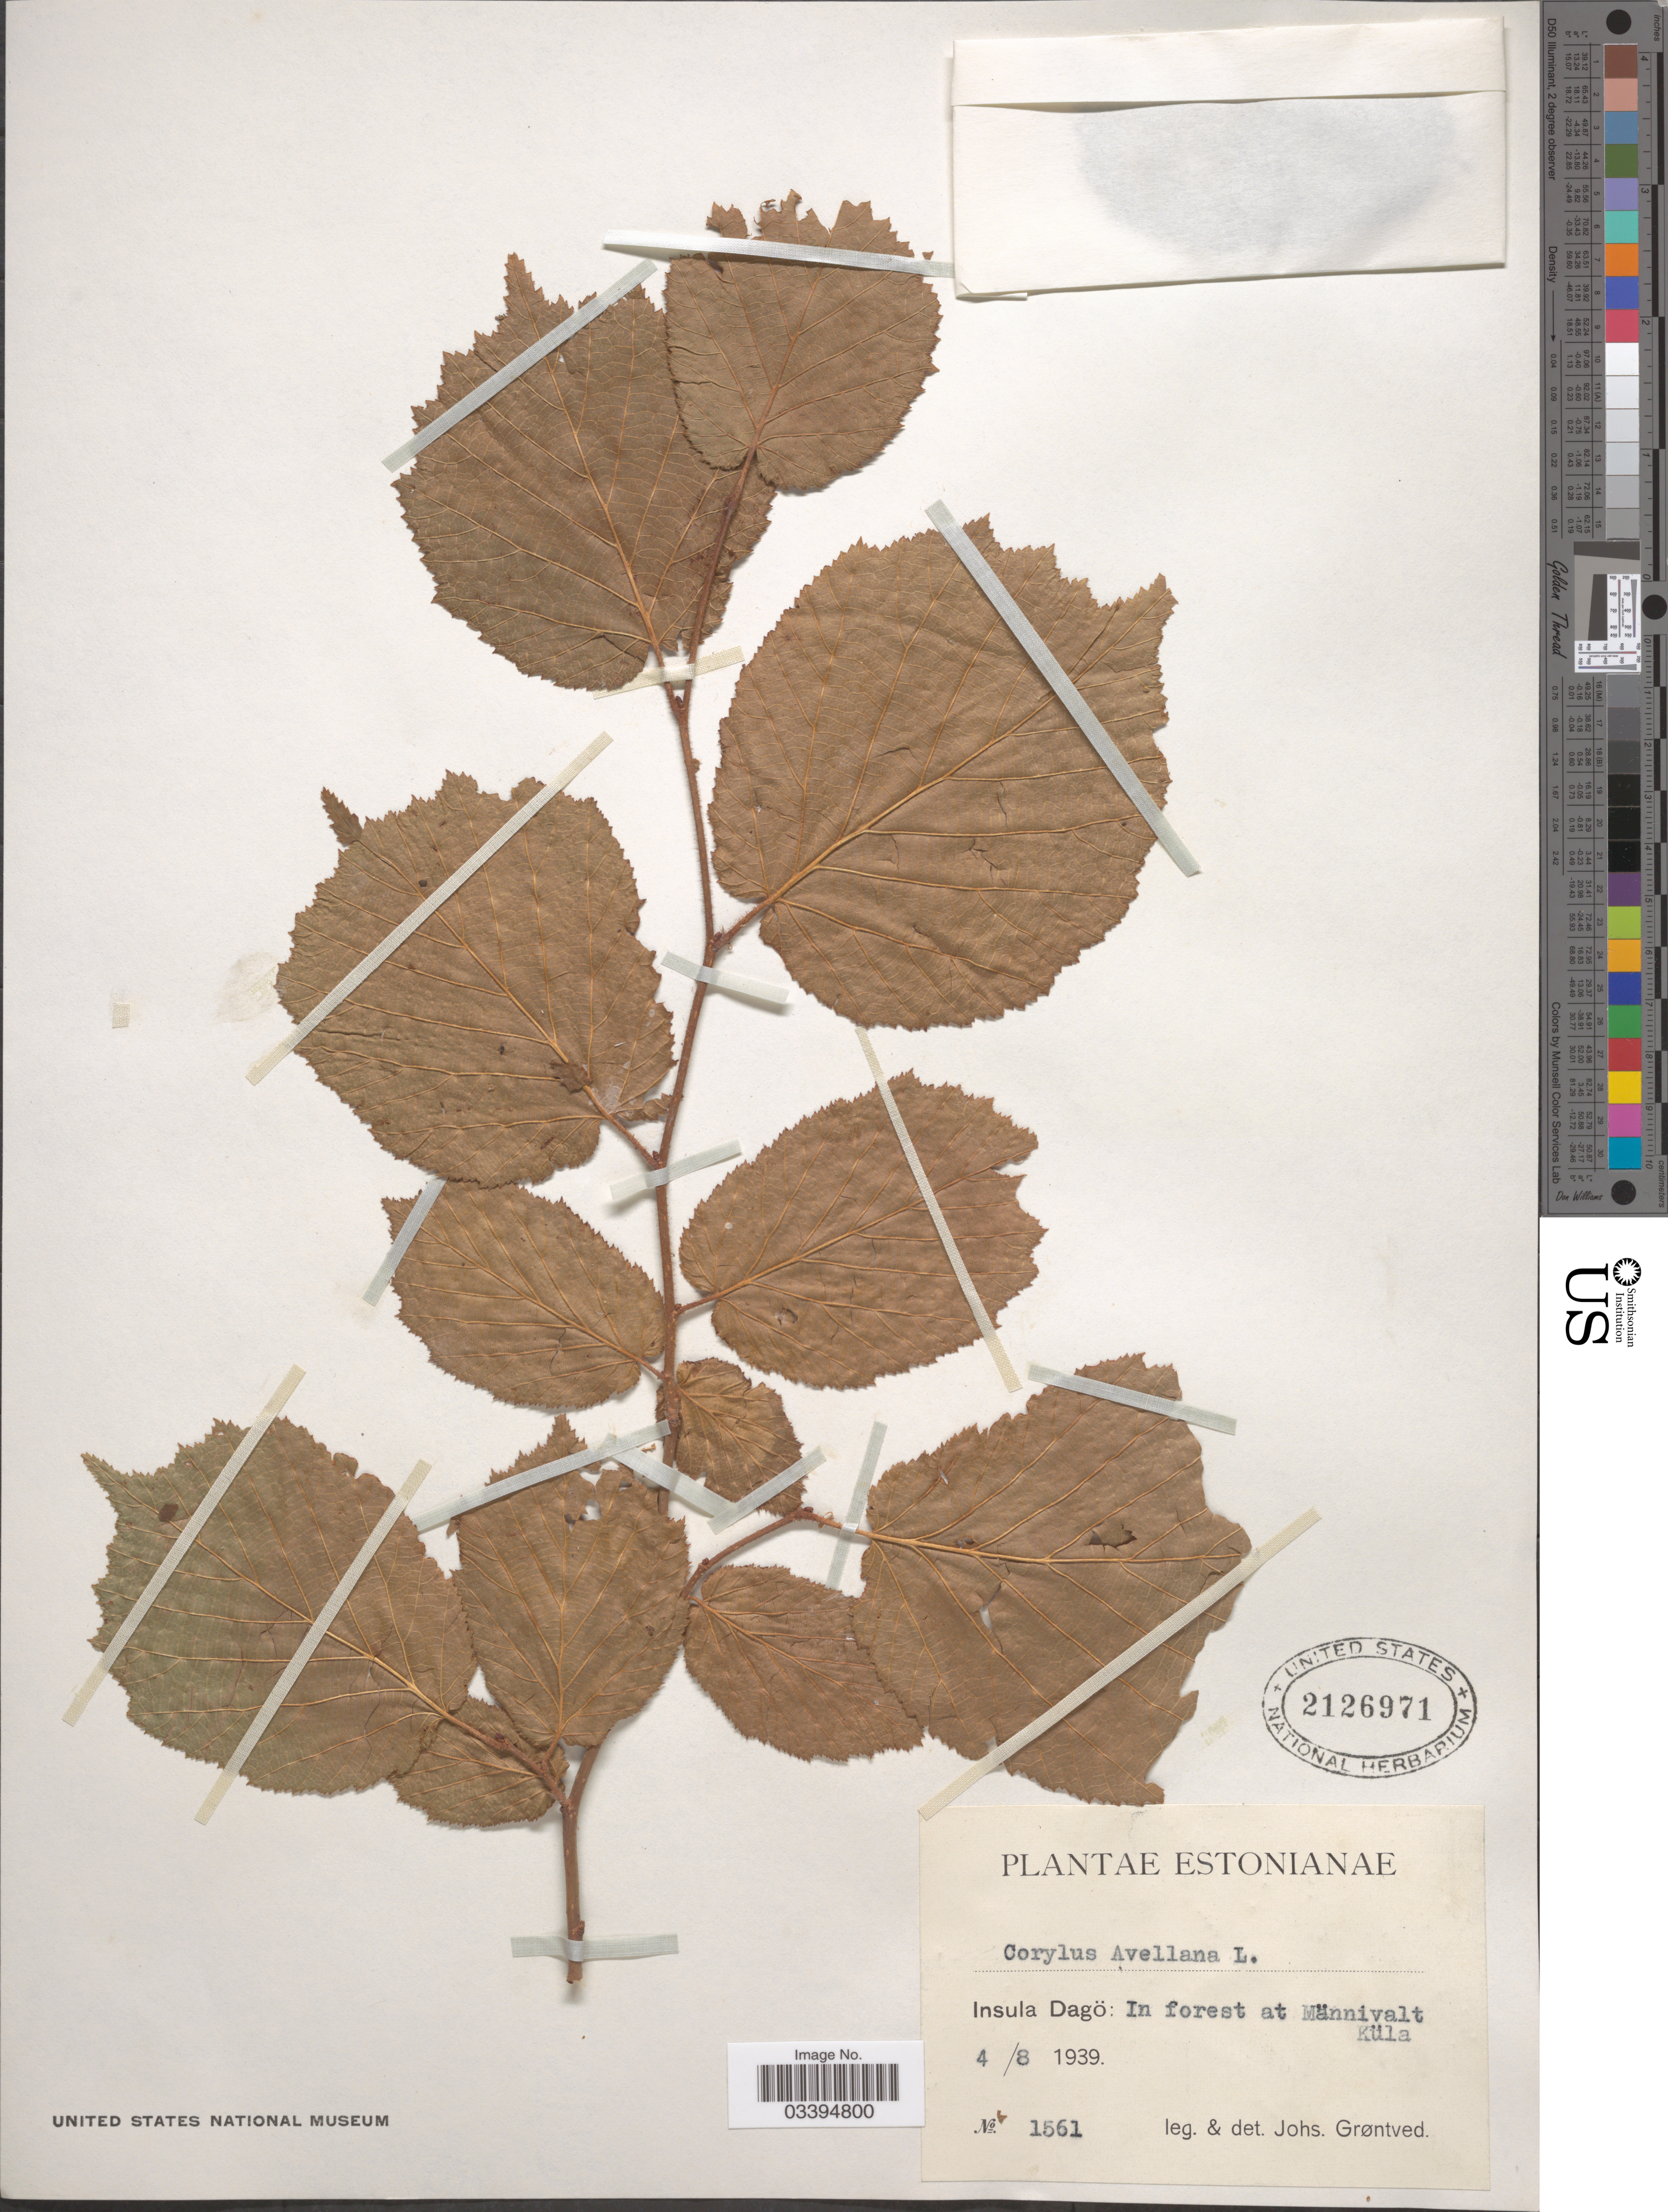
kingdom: Plantae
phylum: Tracheophyta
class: Magnoliopsida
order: Fagales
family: Betulaceae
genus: Corylus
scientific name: Corylus avellana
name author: L.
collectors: J. Grøntved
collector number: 1561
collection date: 1939-08-04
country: Estonia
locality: Insula Dagö: In forest at Männivalt Küla.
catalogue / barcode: US 2126971